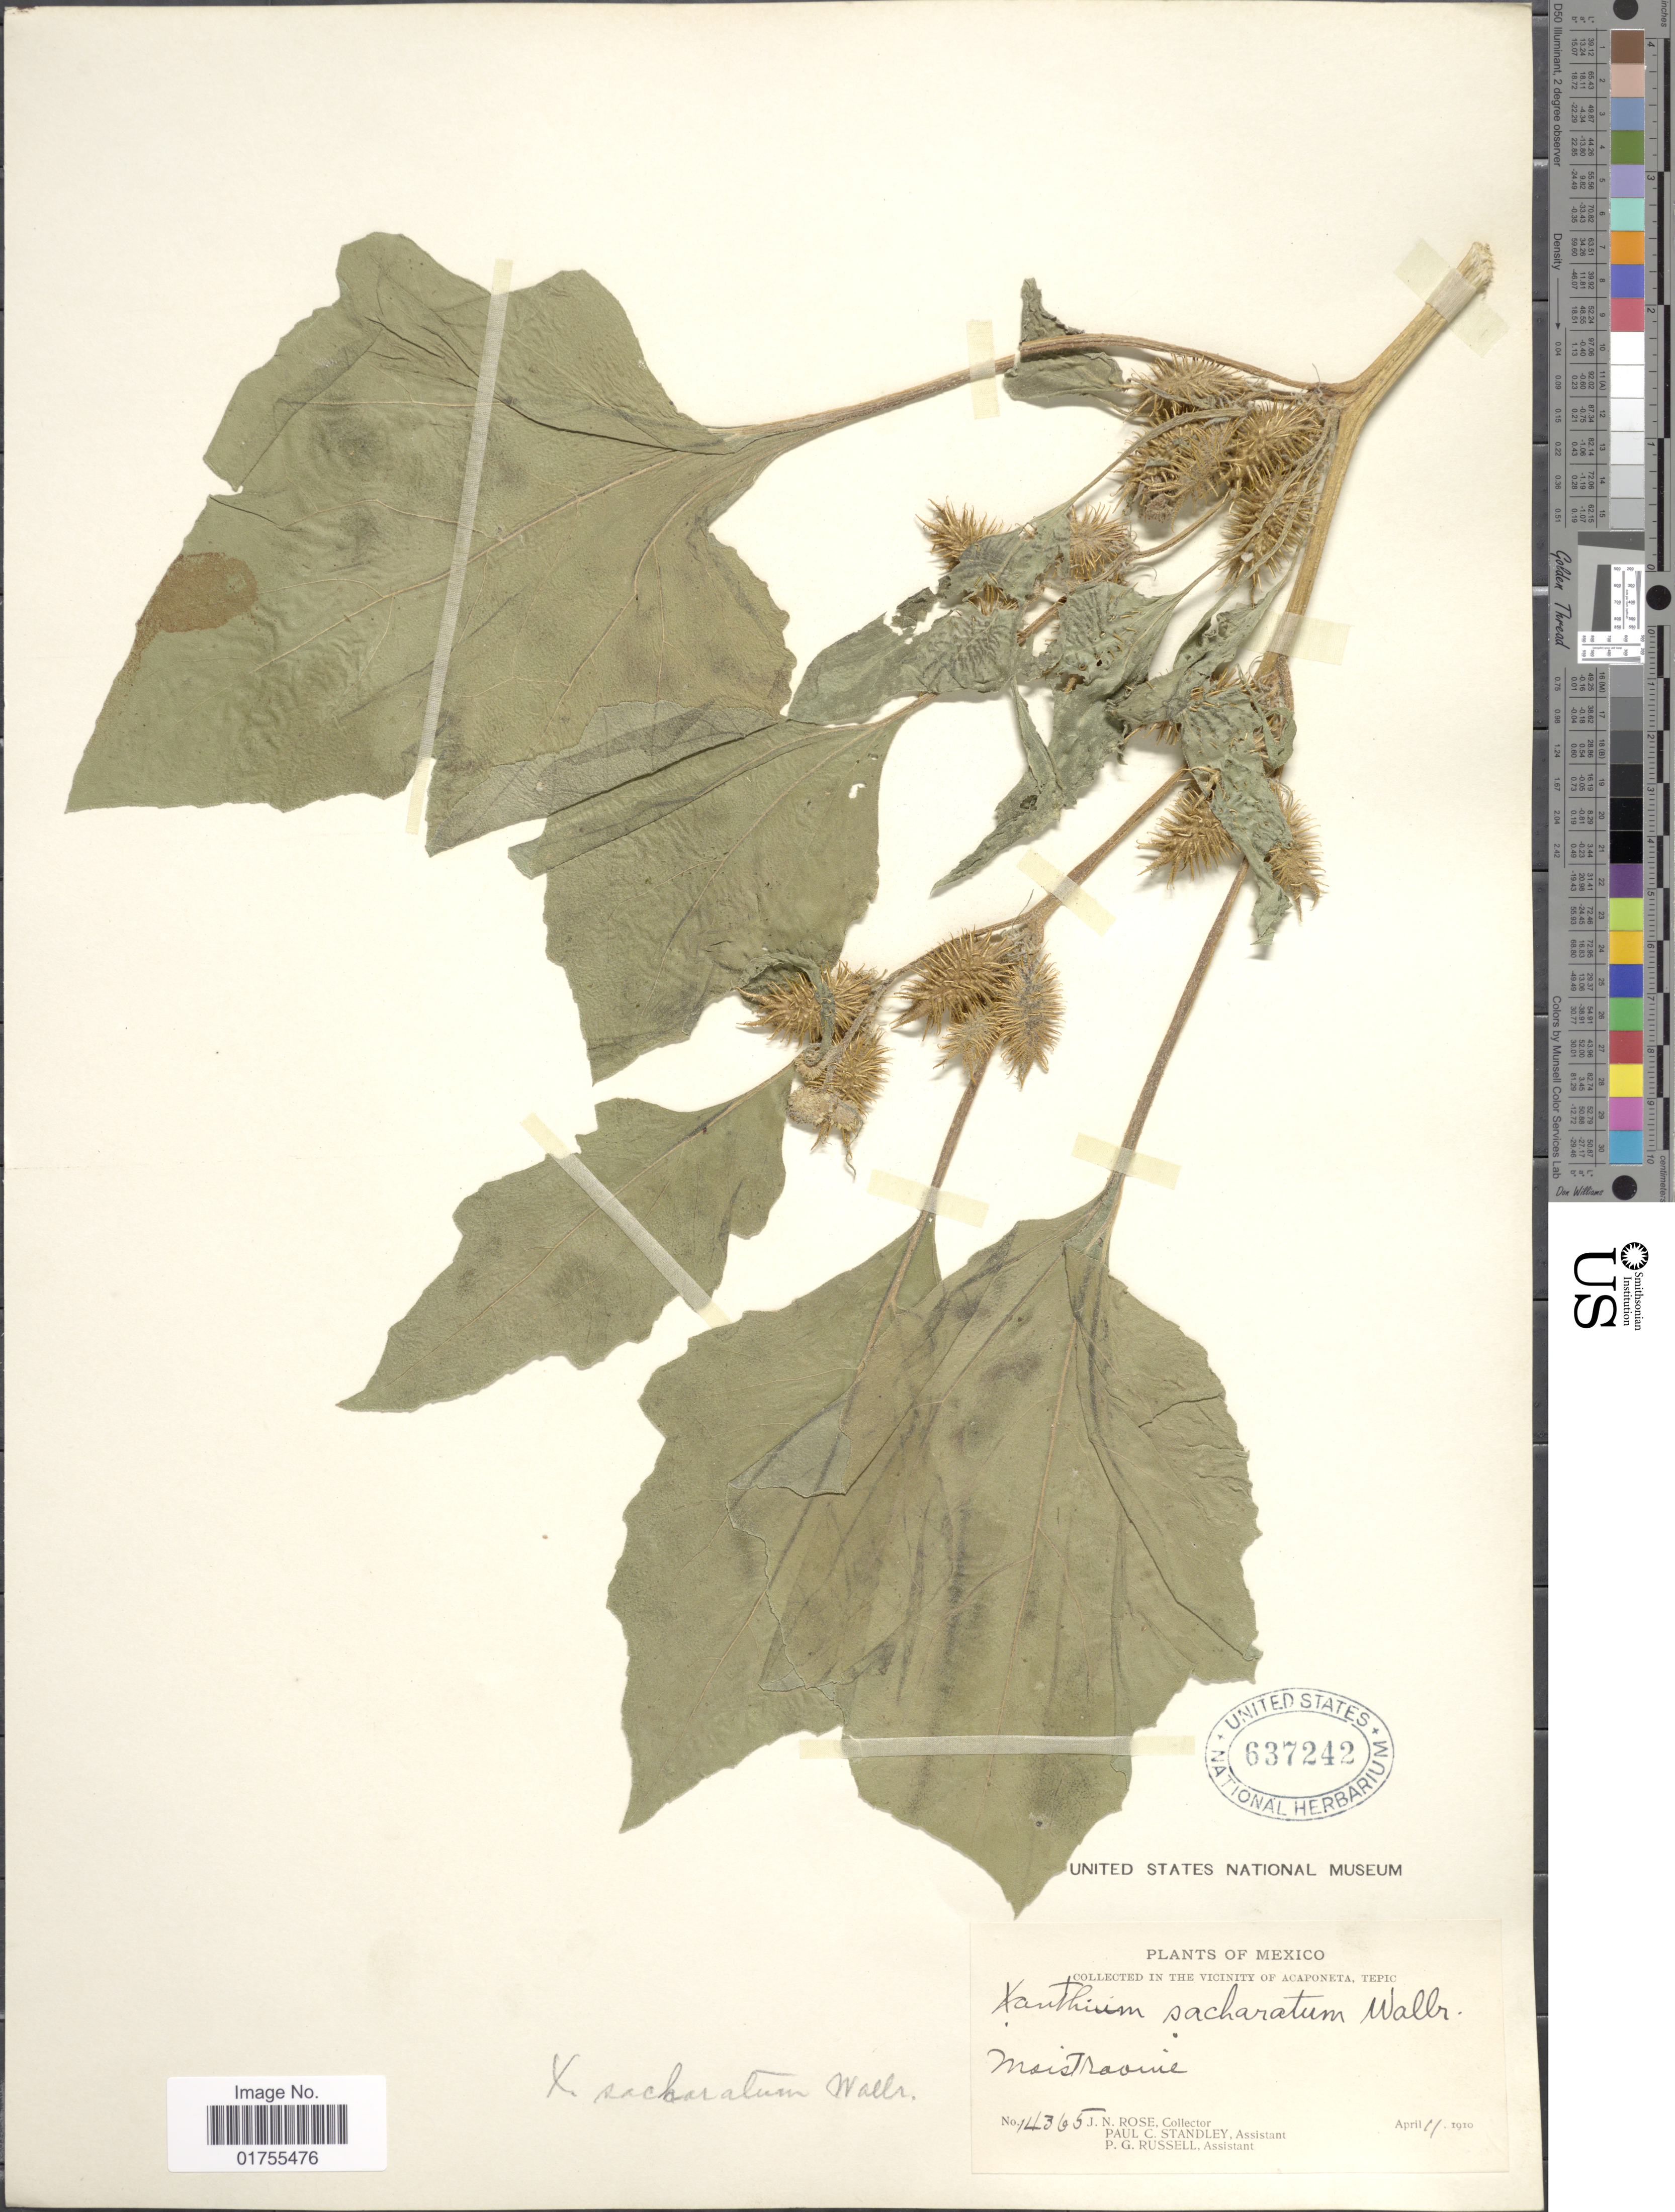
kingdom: Plantae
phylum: Tracheophyta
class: Magnoliopsida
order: Asterales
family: Asteraceae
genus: Xanthium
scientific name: Xanthium strumarium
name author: L.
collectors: J. N. Rose, P. C. Standley & P. G. Russell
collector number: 14365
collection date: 1910-04-11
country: Mexico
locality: In the Vicinity of Acaponeta, Tepic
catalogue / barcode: US 637242